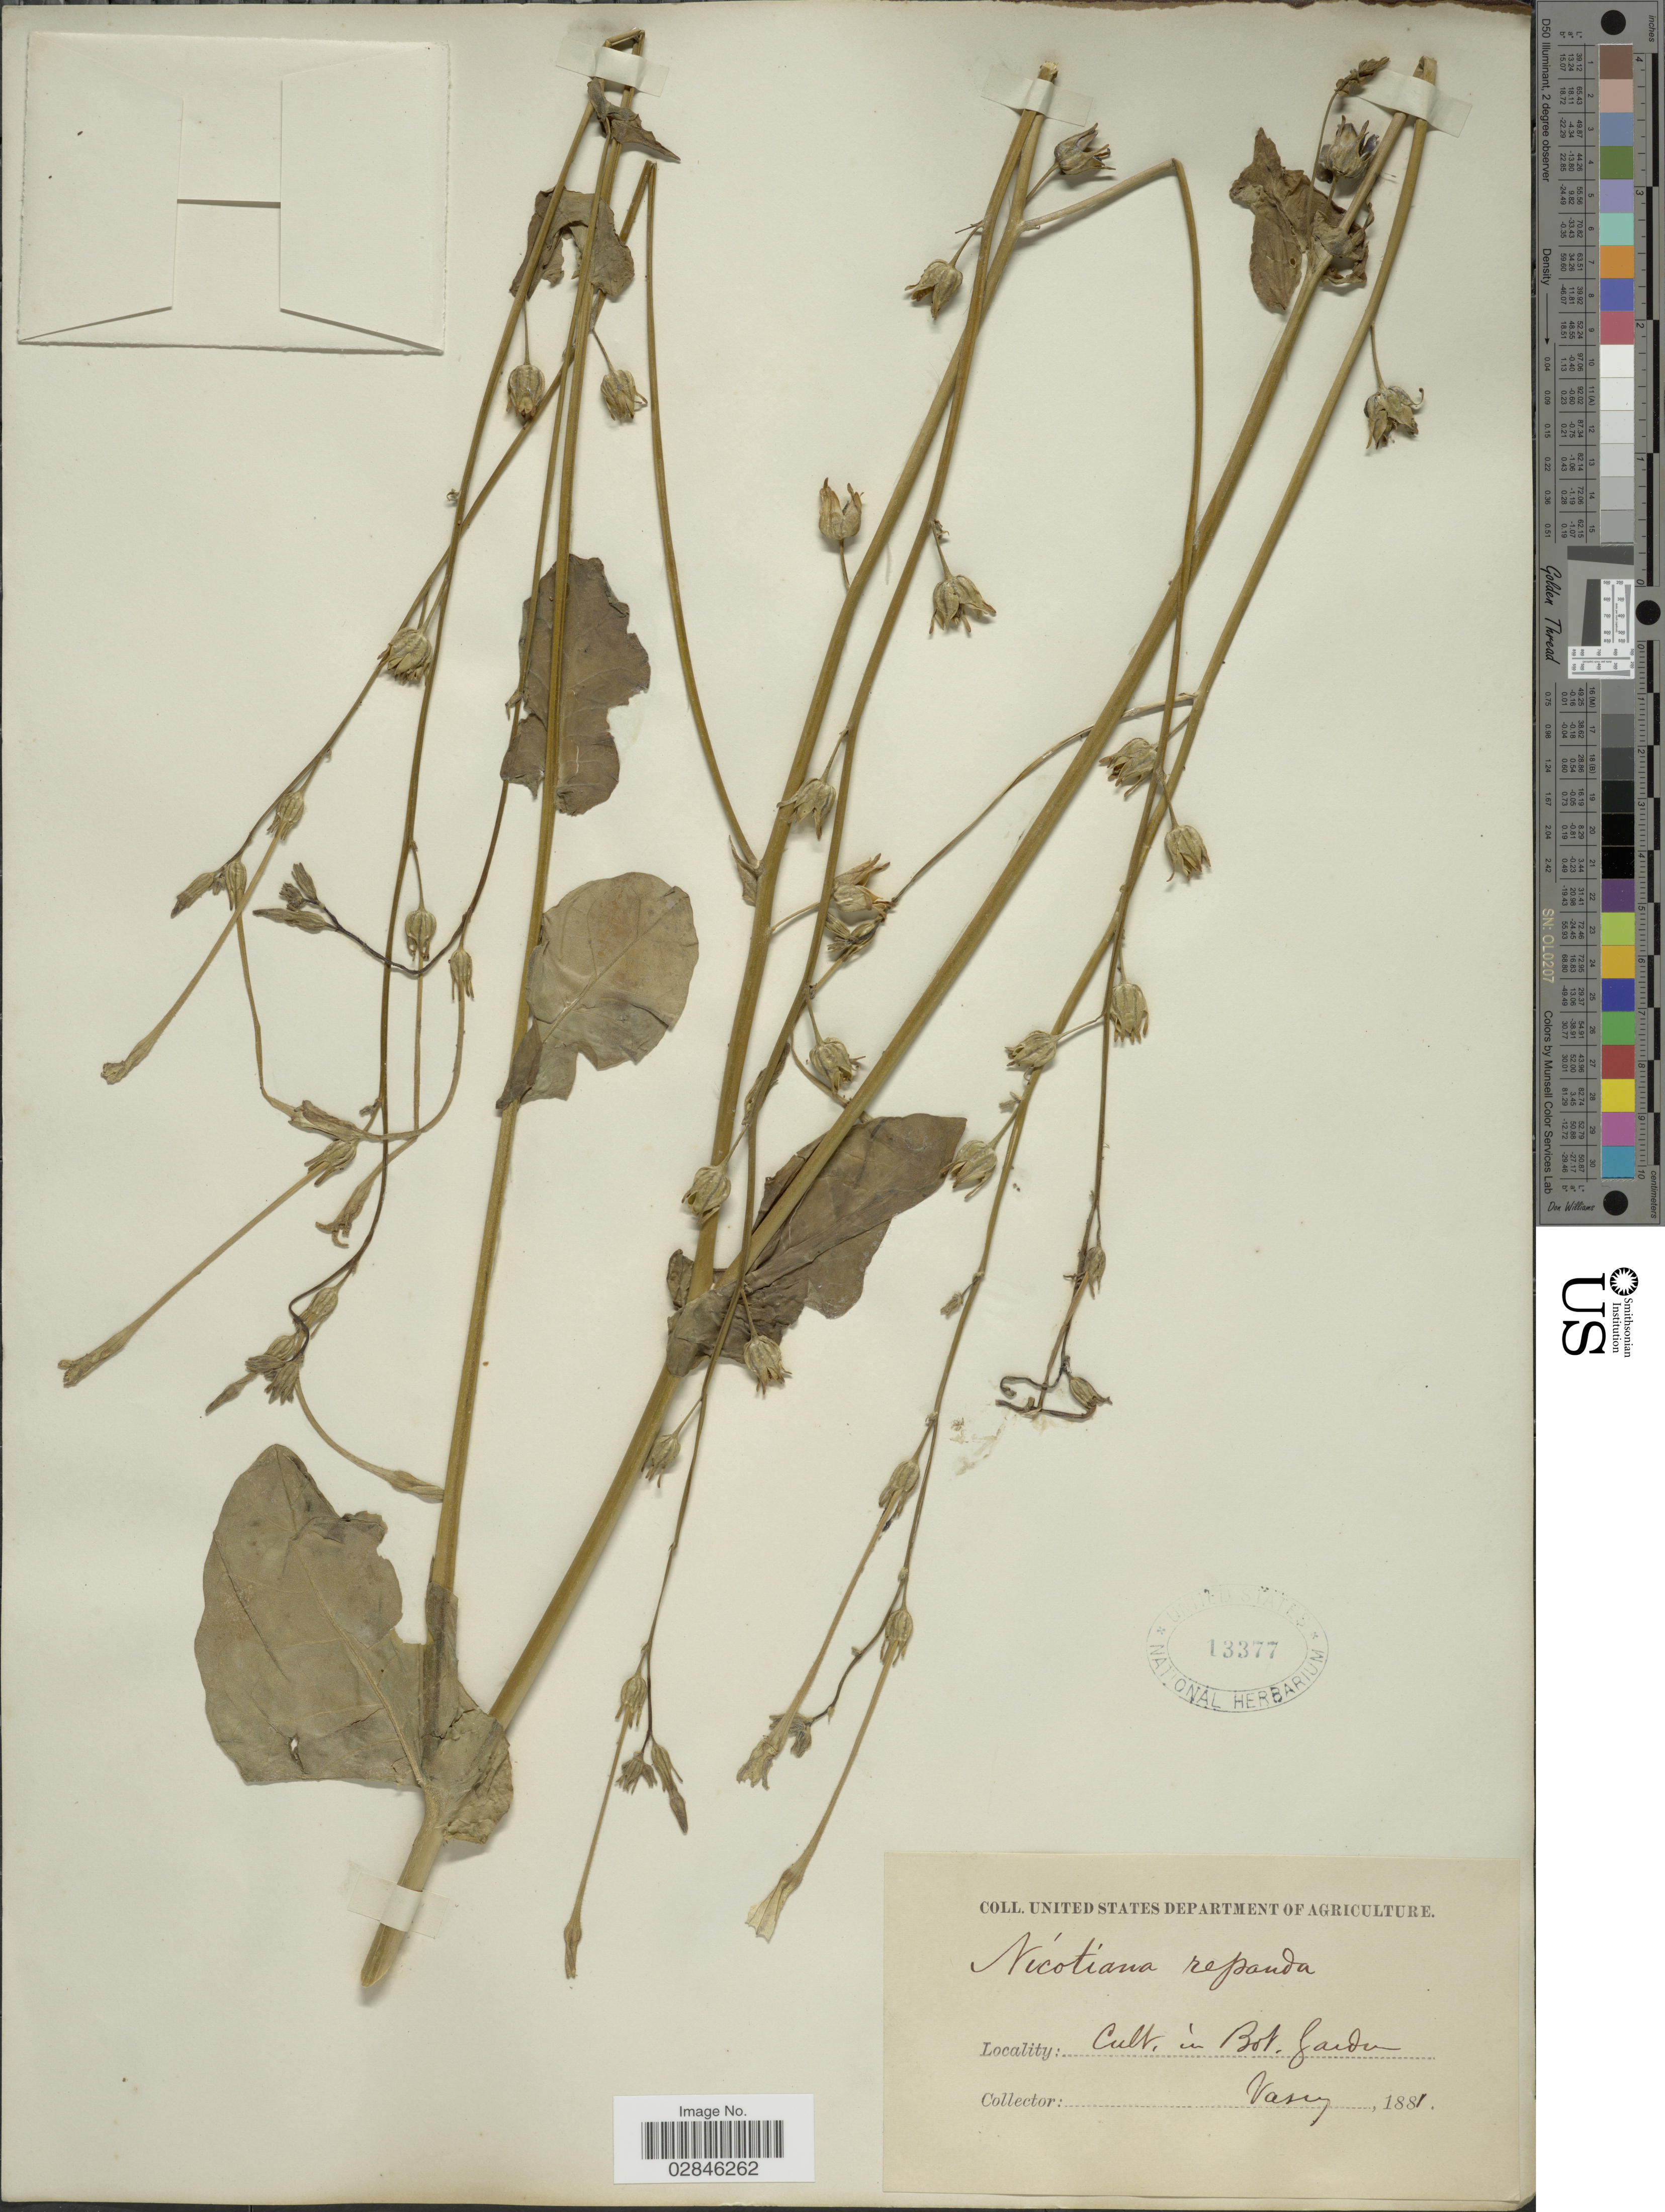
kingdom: Plantae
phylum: Tracheophyta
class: Magnoliopsida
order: Solanales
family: Solanaceae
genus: Nicotiana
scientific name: Nicotiana repanda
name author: Willd. ex Lehm.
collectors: Vasey, --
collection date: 1881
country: United States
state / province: District of Columbia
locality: Bot. Garden.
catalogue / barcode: US 13377